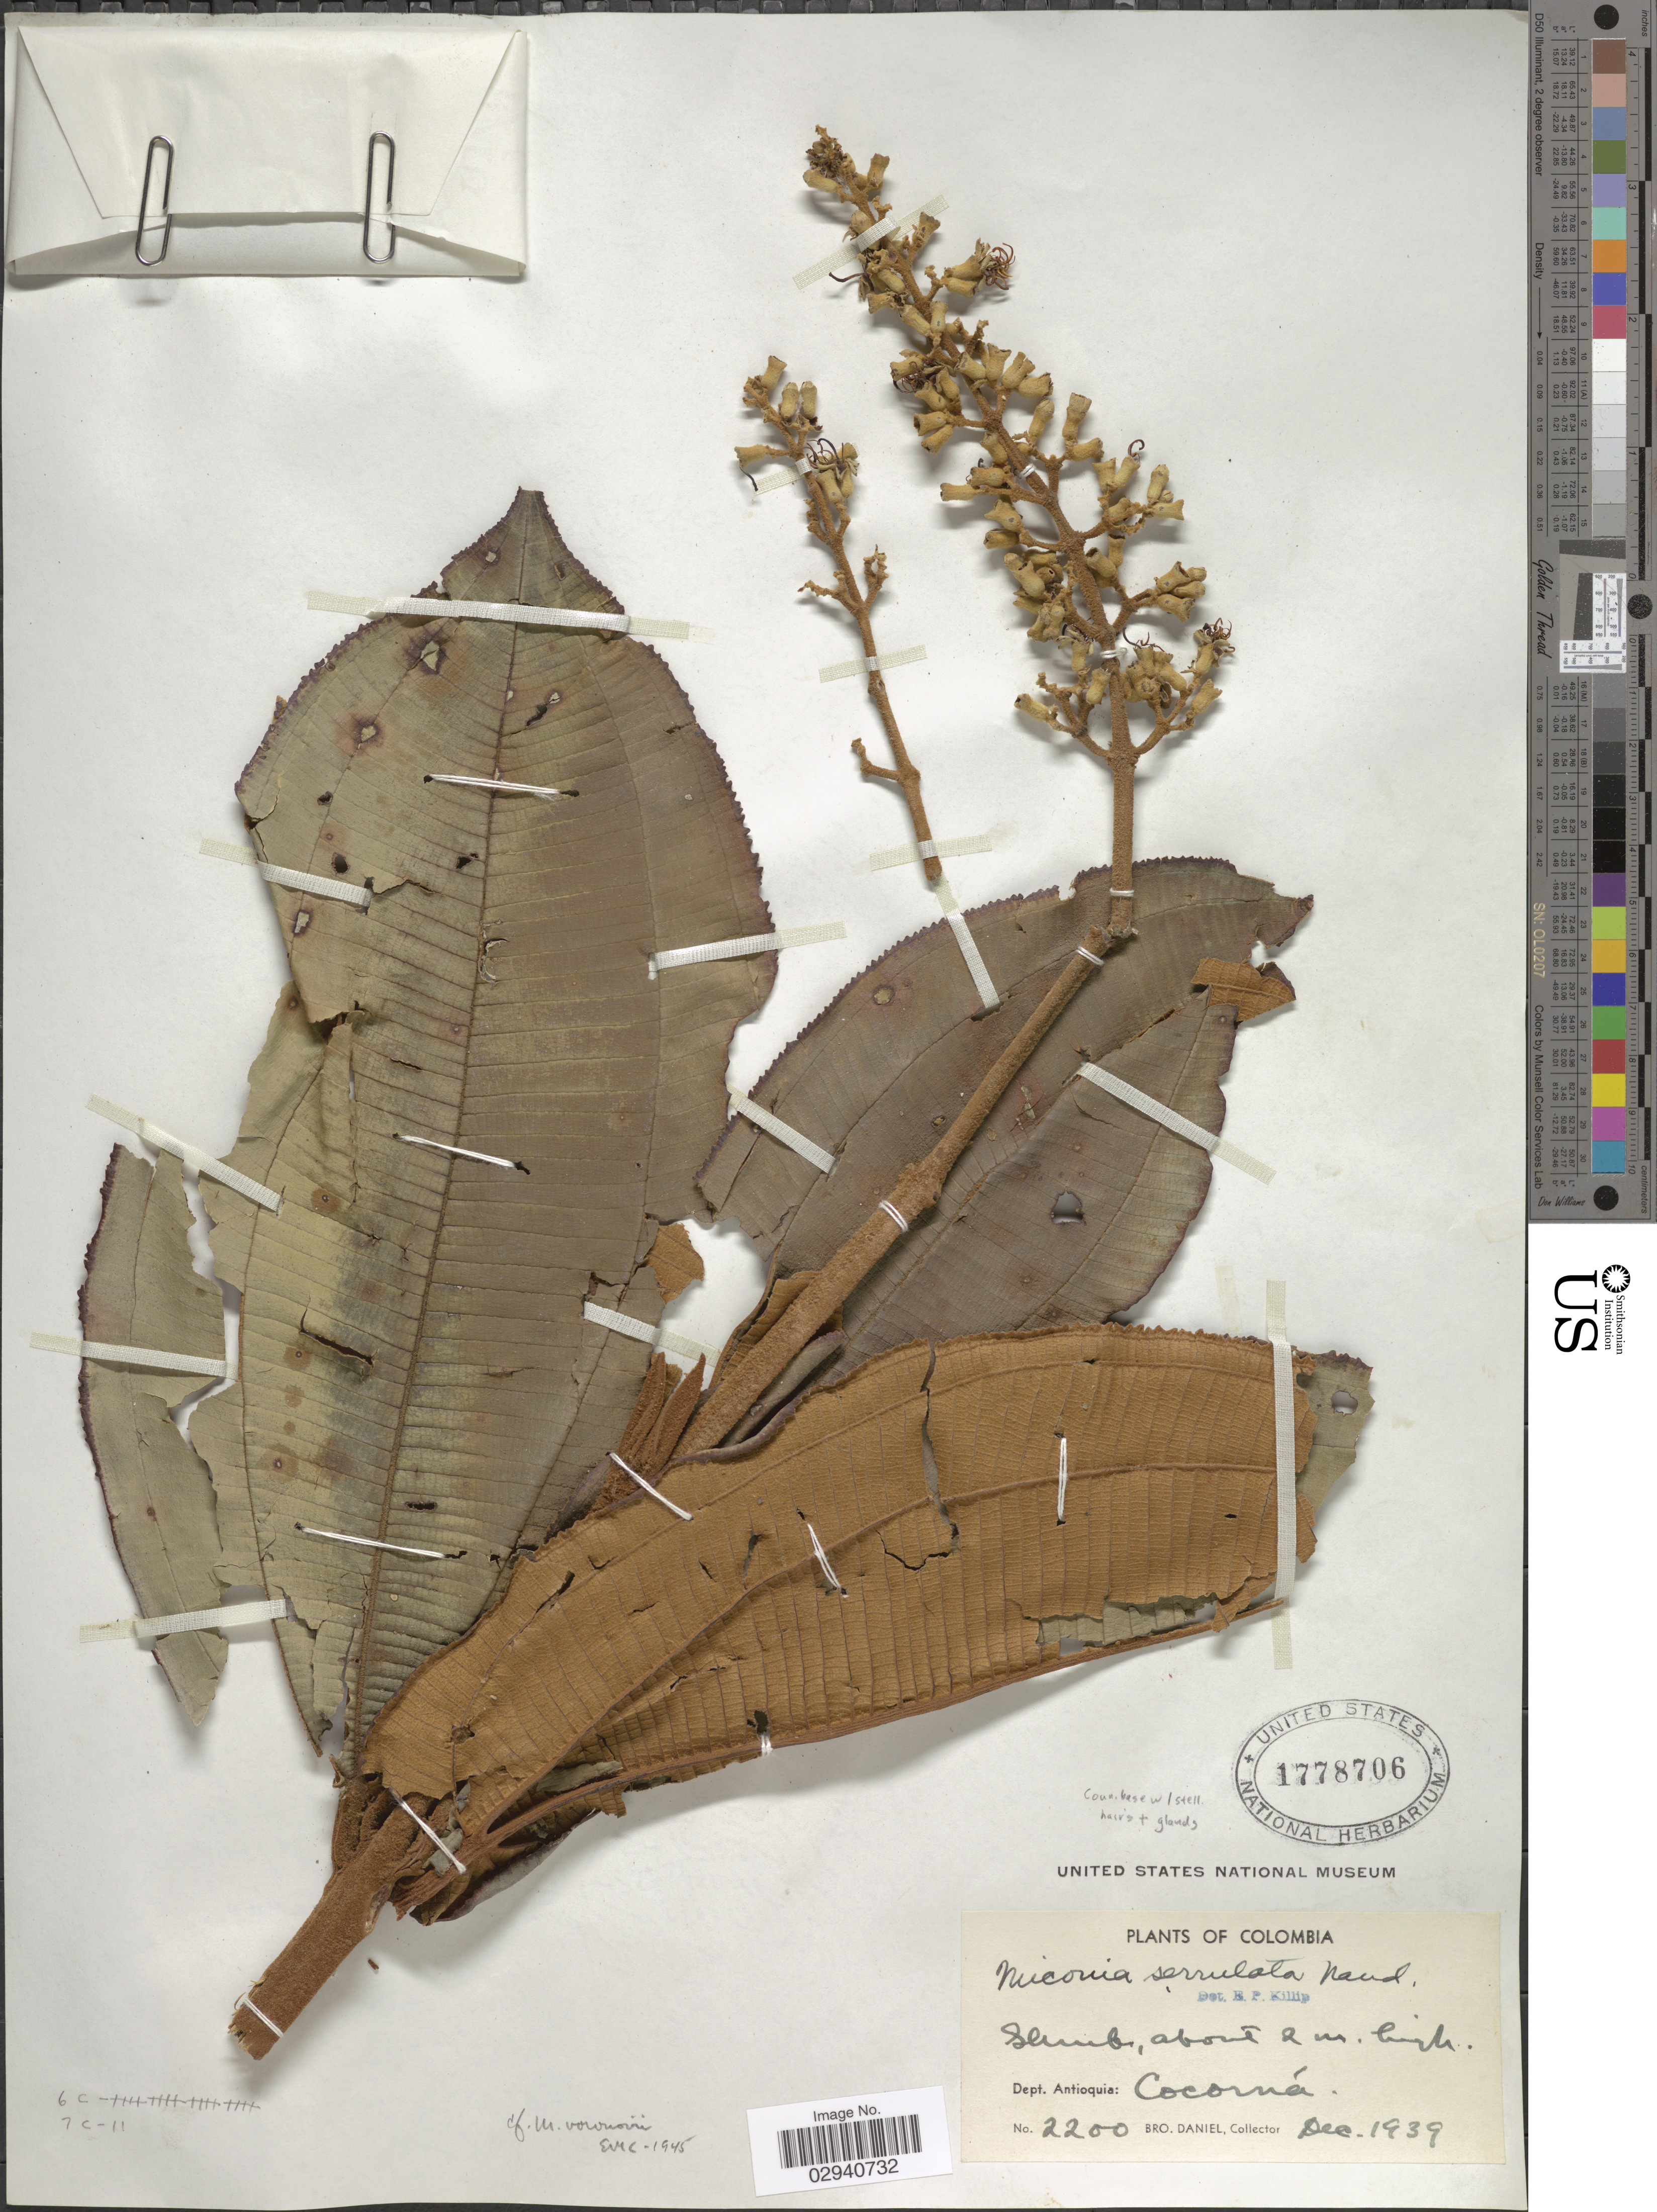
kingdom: Plantae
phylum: Tracheophyta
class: Magnoliopsida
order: Myrtales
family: Melastomataceae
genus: Miconia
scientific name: Miconia macrotis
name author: Cogn.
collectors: Bro. Daniel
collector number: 2200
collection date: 1939-12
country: Colombia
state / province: Antioquia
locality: Dept. Antioquia: Cocorná.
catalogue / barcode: US 1778706